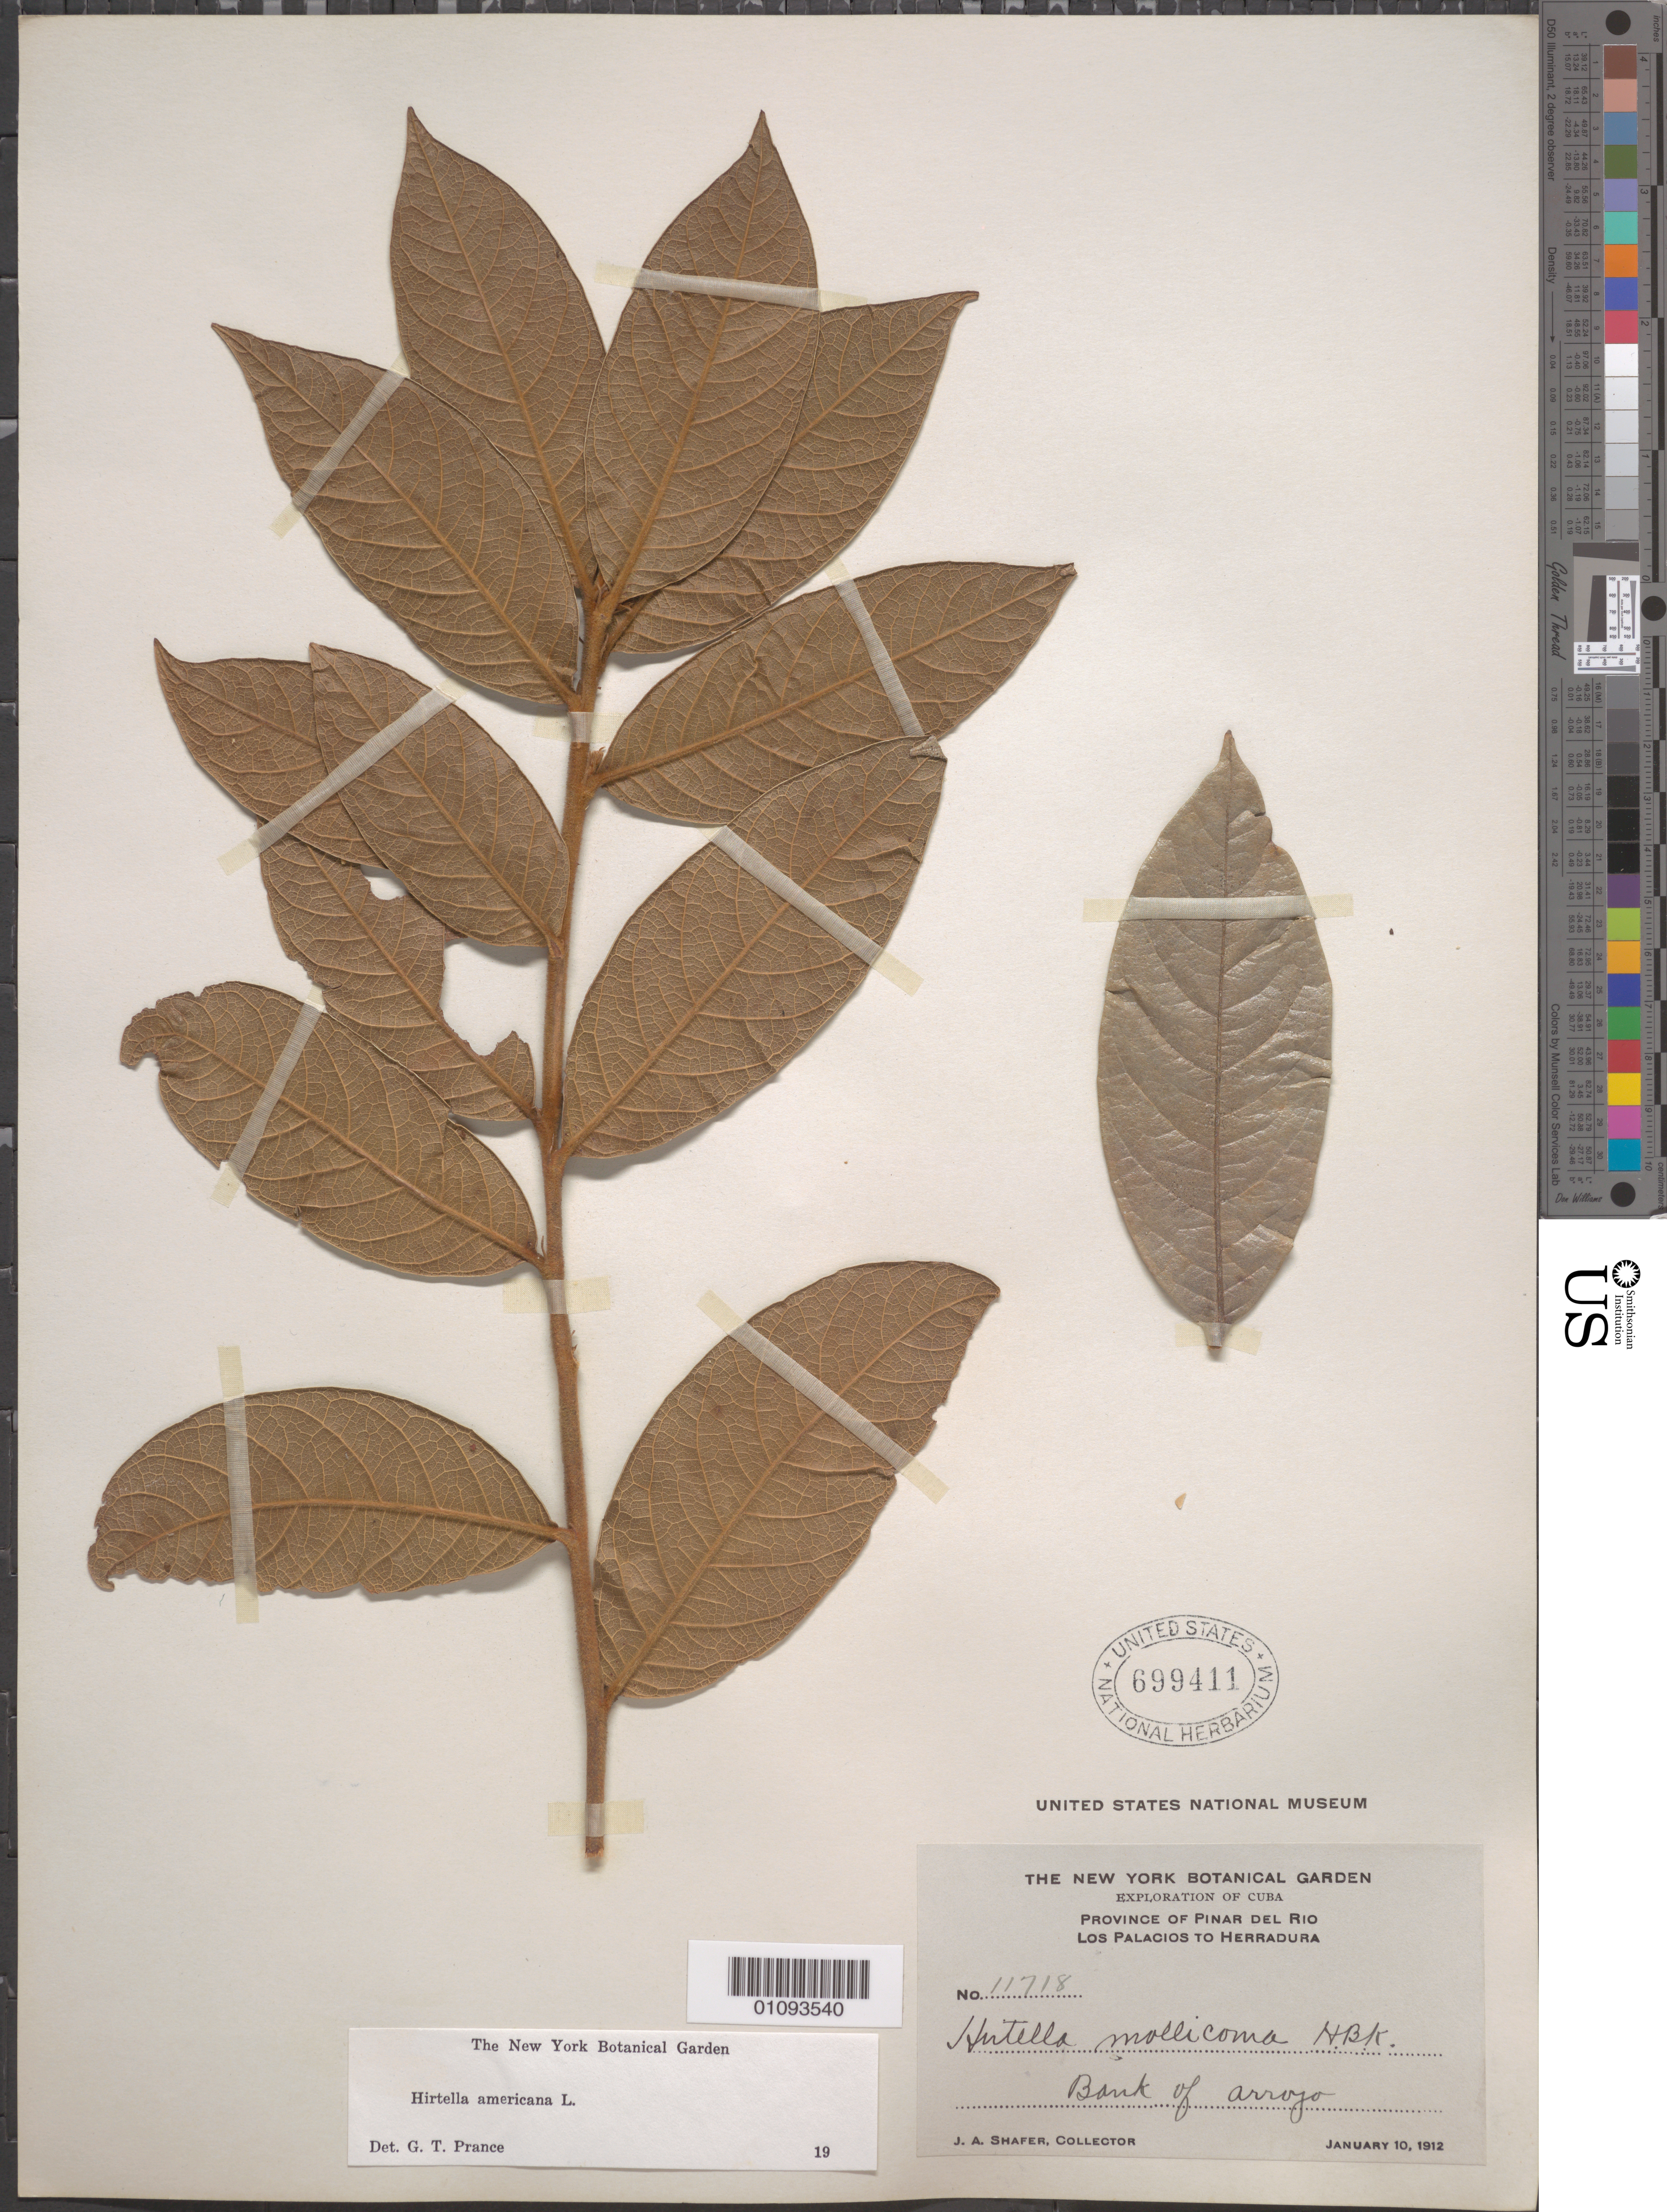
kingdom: Plantae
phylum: Tracheophyta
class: Magnoliopsida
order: Malpighiales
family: Chrysobalanaceae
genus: Hirtella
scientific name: Hirtella americana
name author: L.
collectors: G. T. Prance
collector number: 11718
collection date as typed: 10 Jan 1912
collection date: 1912-01-10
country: Cuba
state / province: Pinar del Rio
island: Cuba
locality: Los Palacios to Herradura, Bank of Arroyo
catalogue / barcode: US 699411